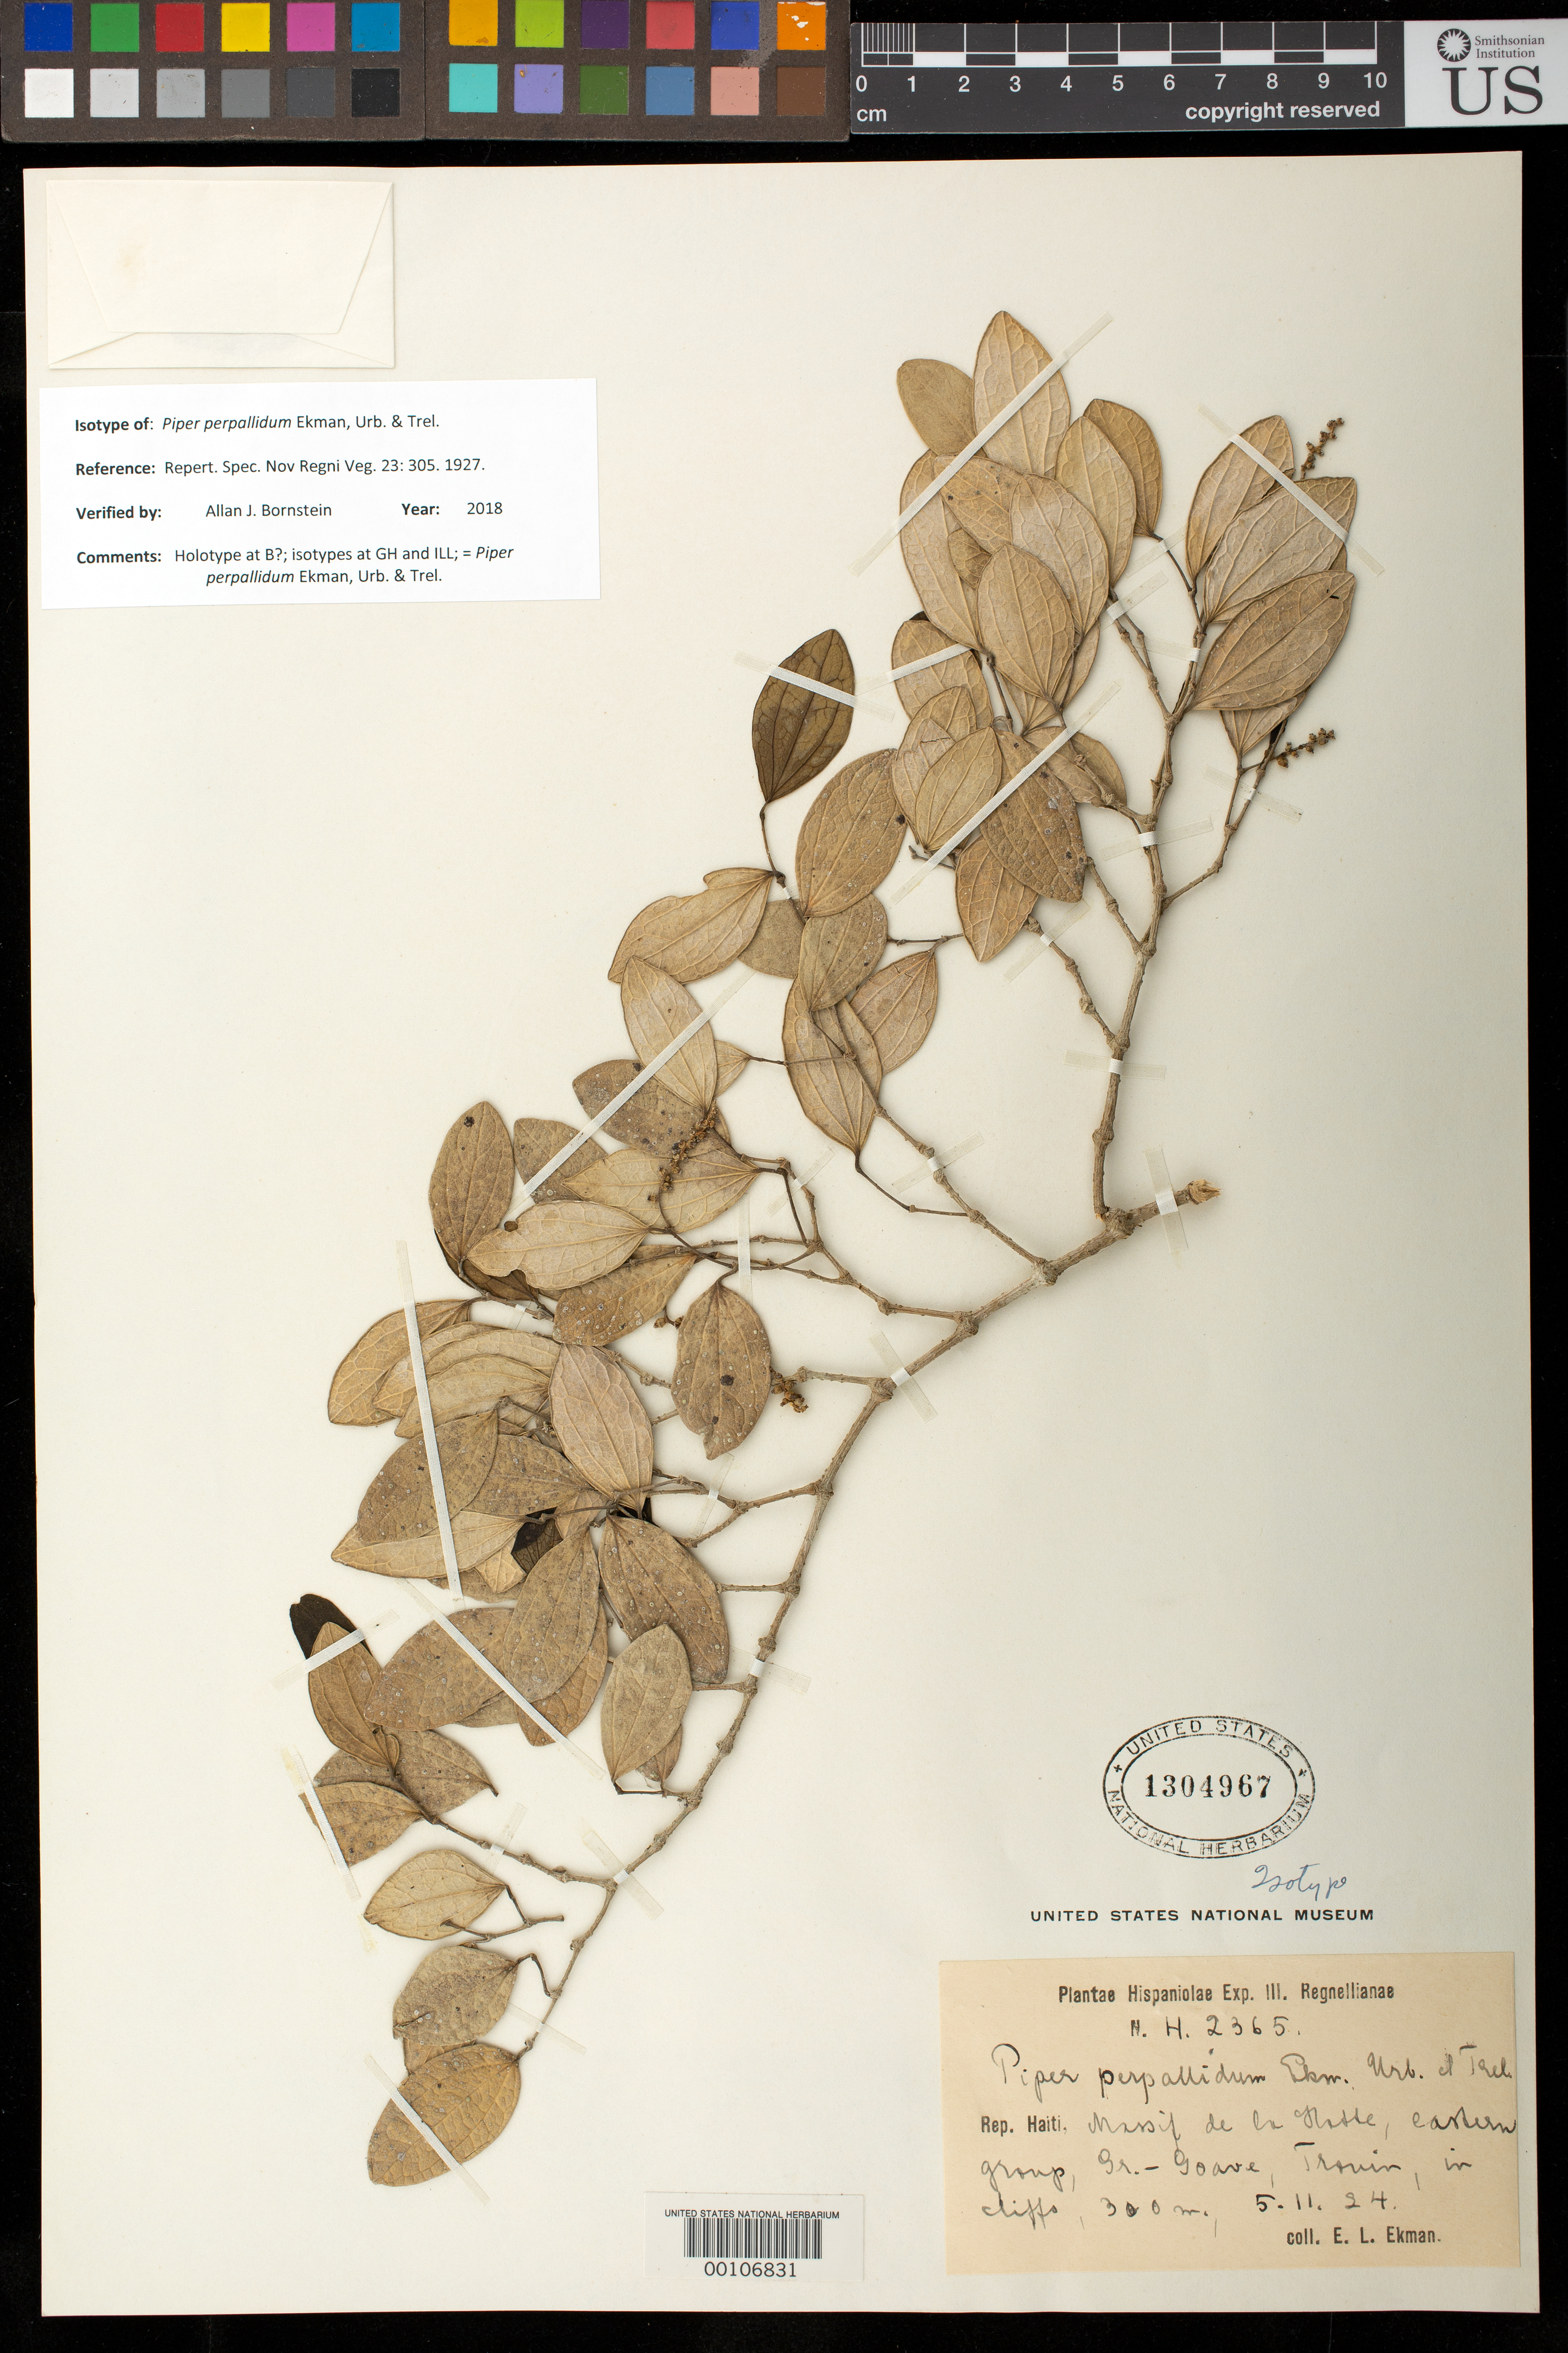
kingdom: Plantae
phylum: Tracheophyta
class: Magnoliopsida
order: Piperales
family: Piperaceae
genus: Piper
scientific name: Piper perpallidum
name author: Ekman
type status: Isotype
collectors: E. L. Ekman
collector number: H 2365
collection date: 1924-11-05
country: Haiti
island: Hispaniola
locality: Massif de la Hotte, eastern group, Gr.-Goave, Trouin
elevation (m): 300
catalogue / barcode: US 1304967